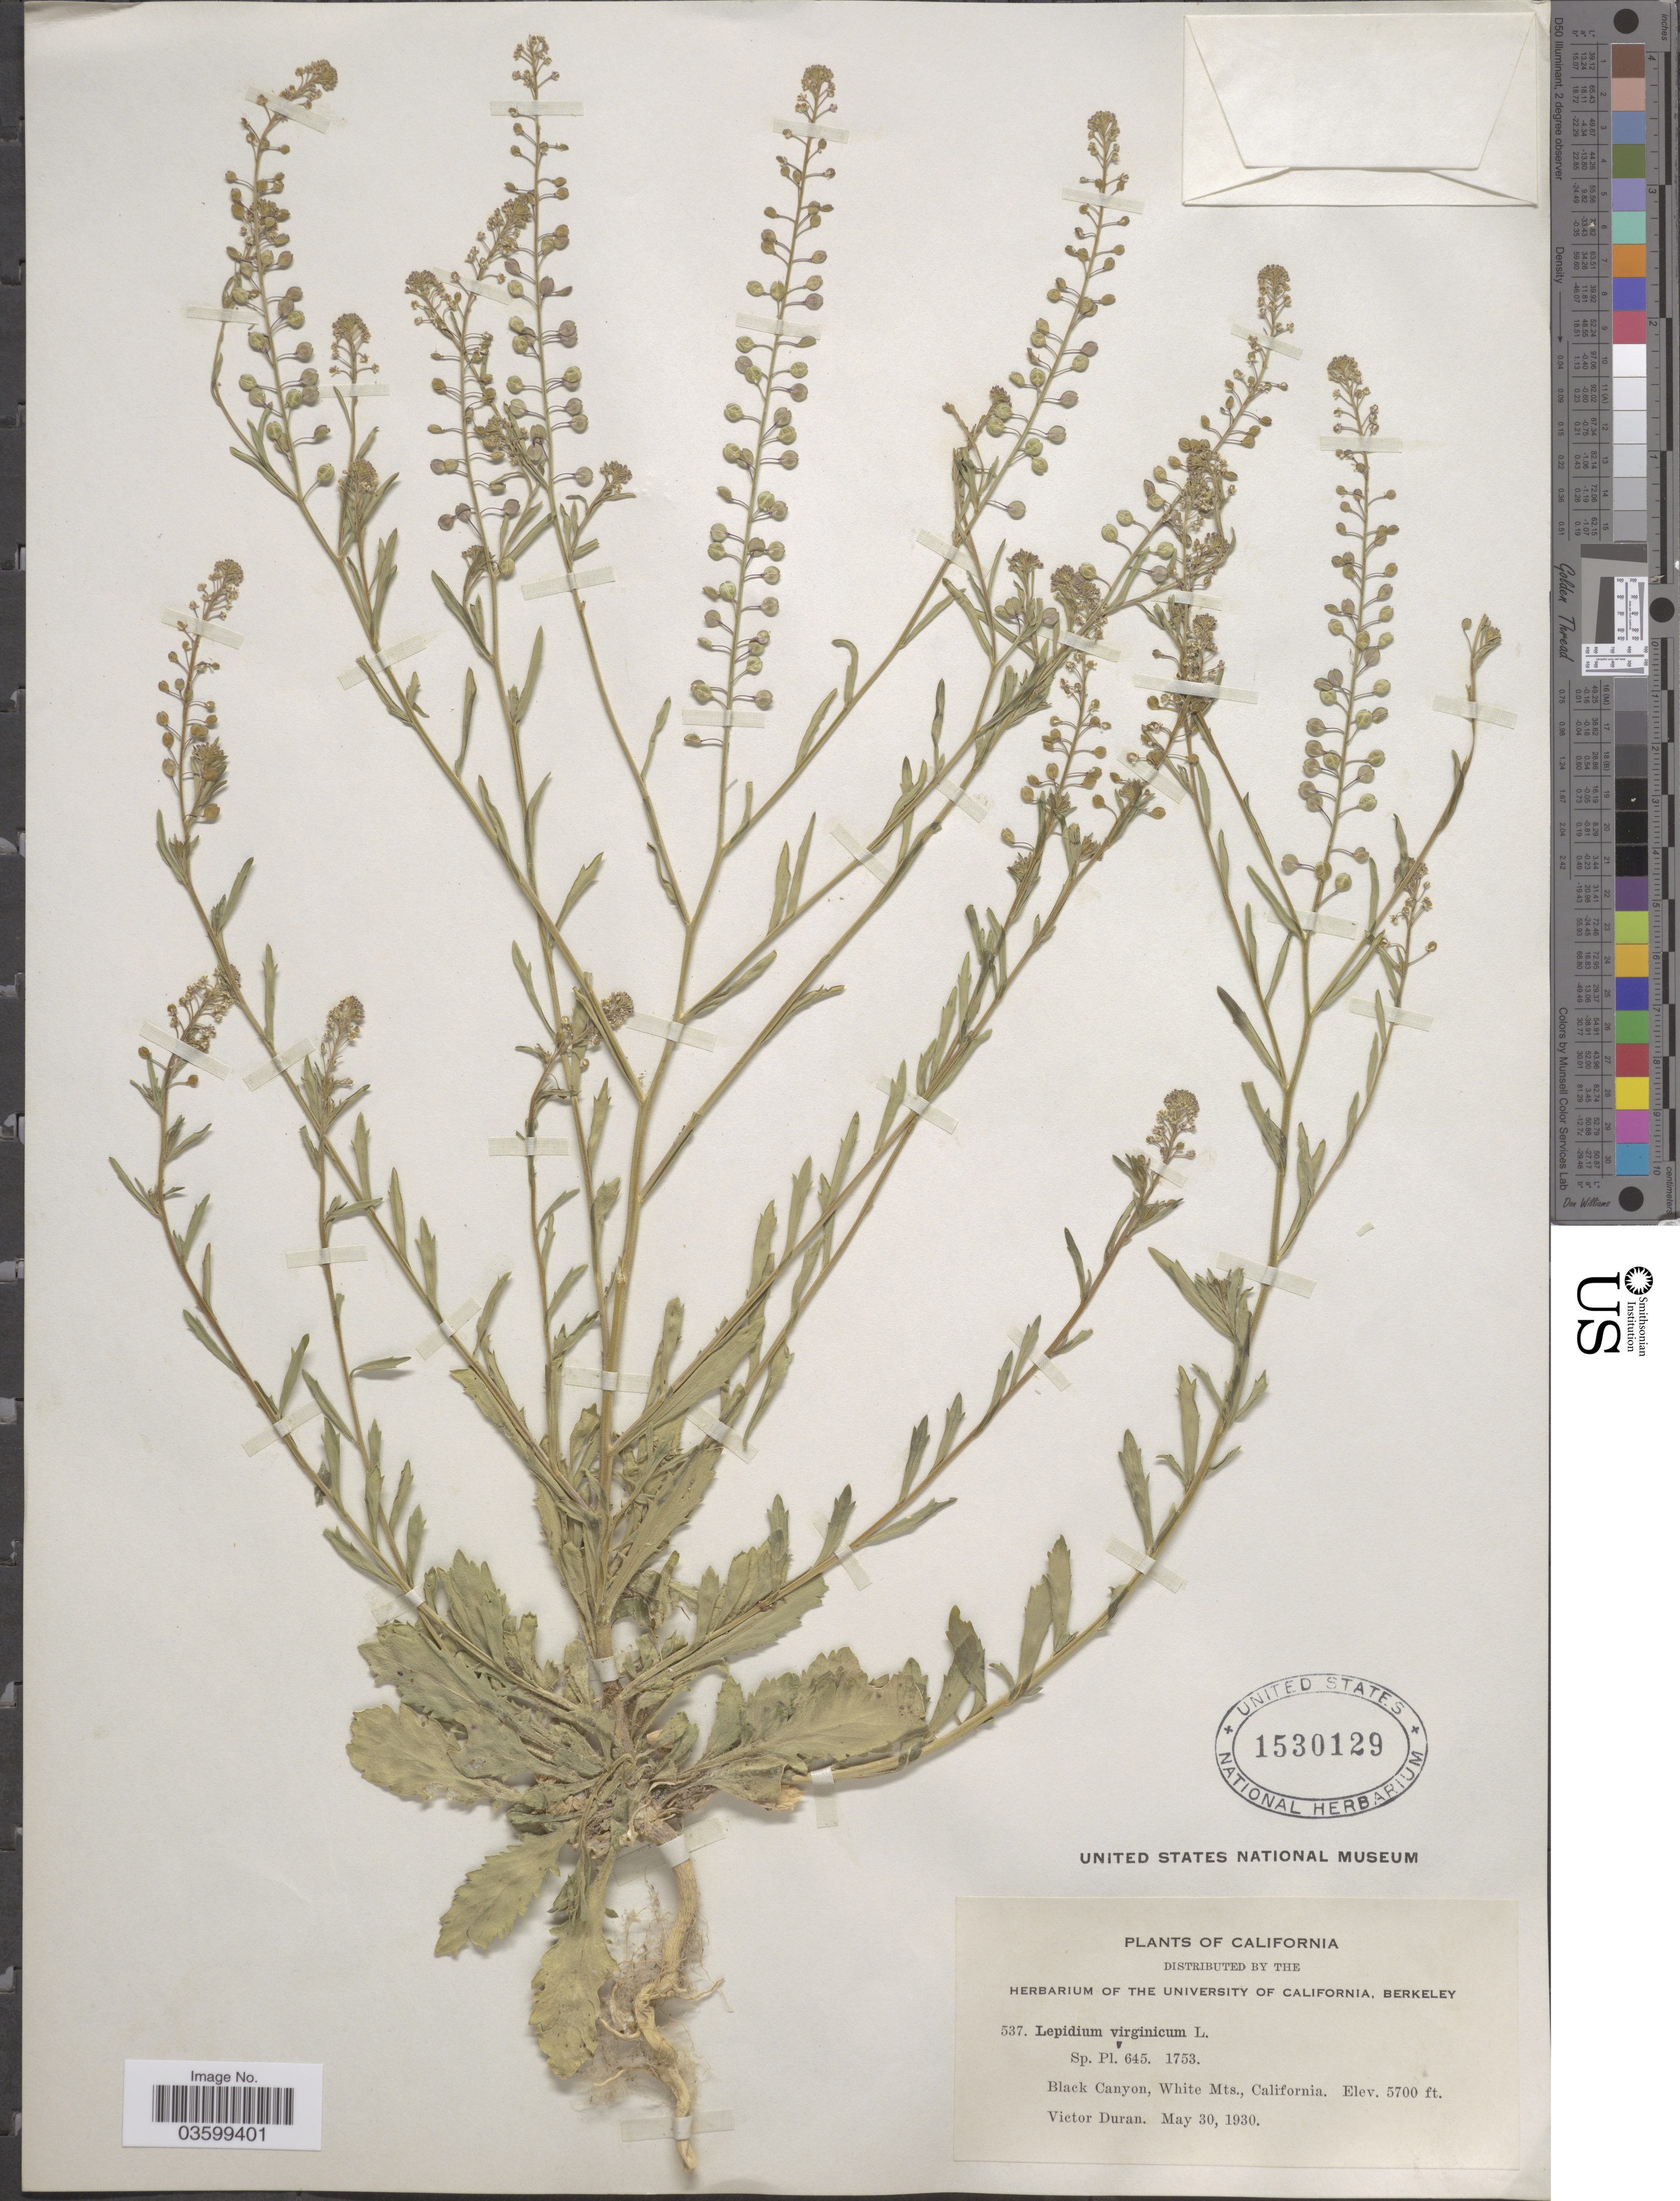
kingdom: Plantae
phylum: Tracheophyta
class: Magnoliopsida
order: Brassicales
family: Brassicaceae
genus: Lepidium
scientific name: Lepidium virginicum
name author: L.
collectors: V. Duran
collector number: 537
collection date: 1930-05-30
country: United States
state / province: California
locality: Black Canyon, White Mts.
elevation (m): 1737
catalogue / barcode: US 1530129